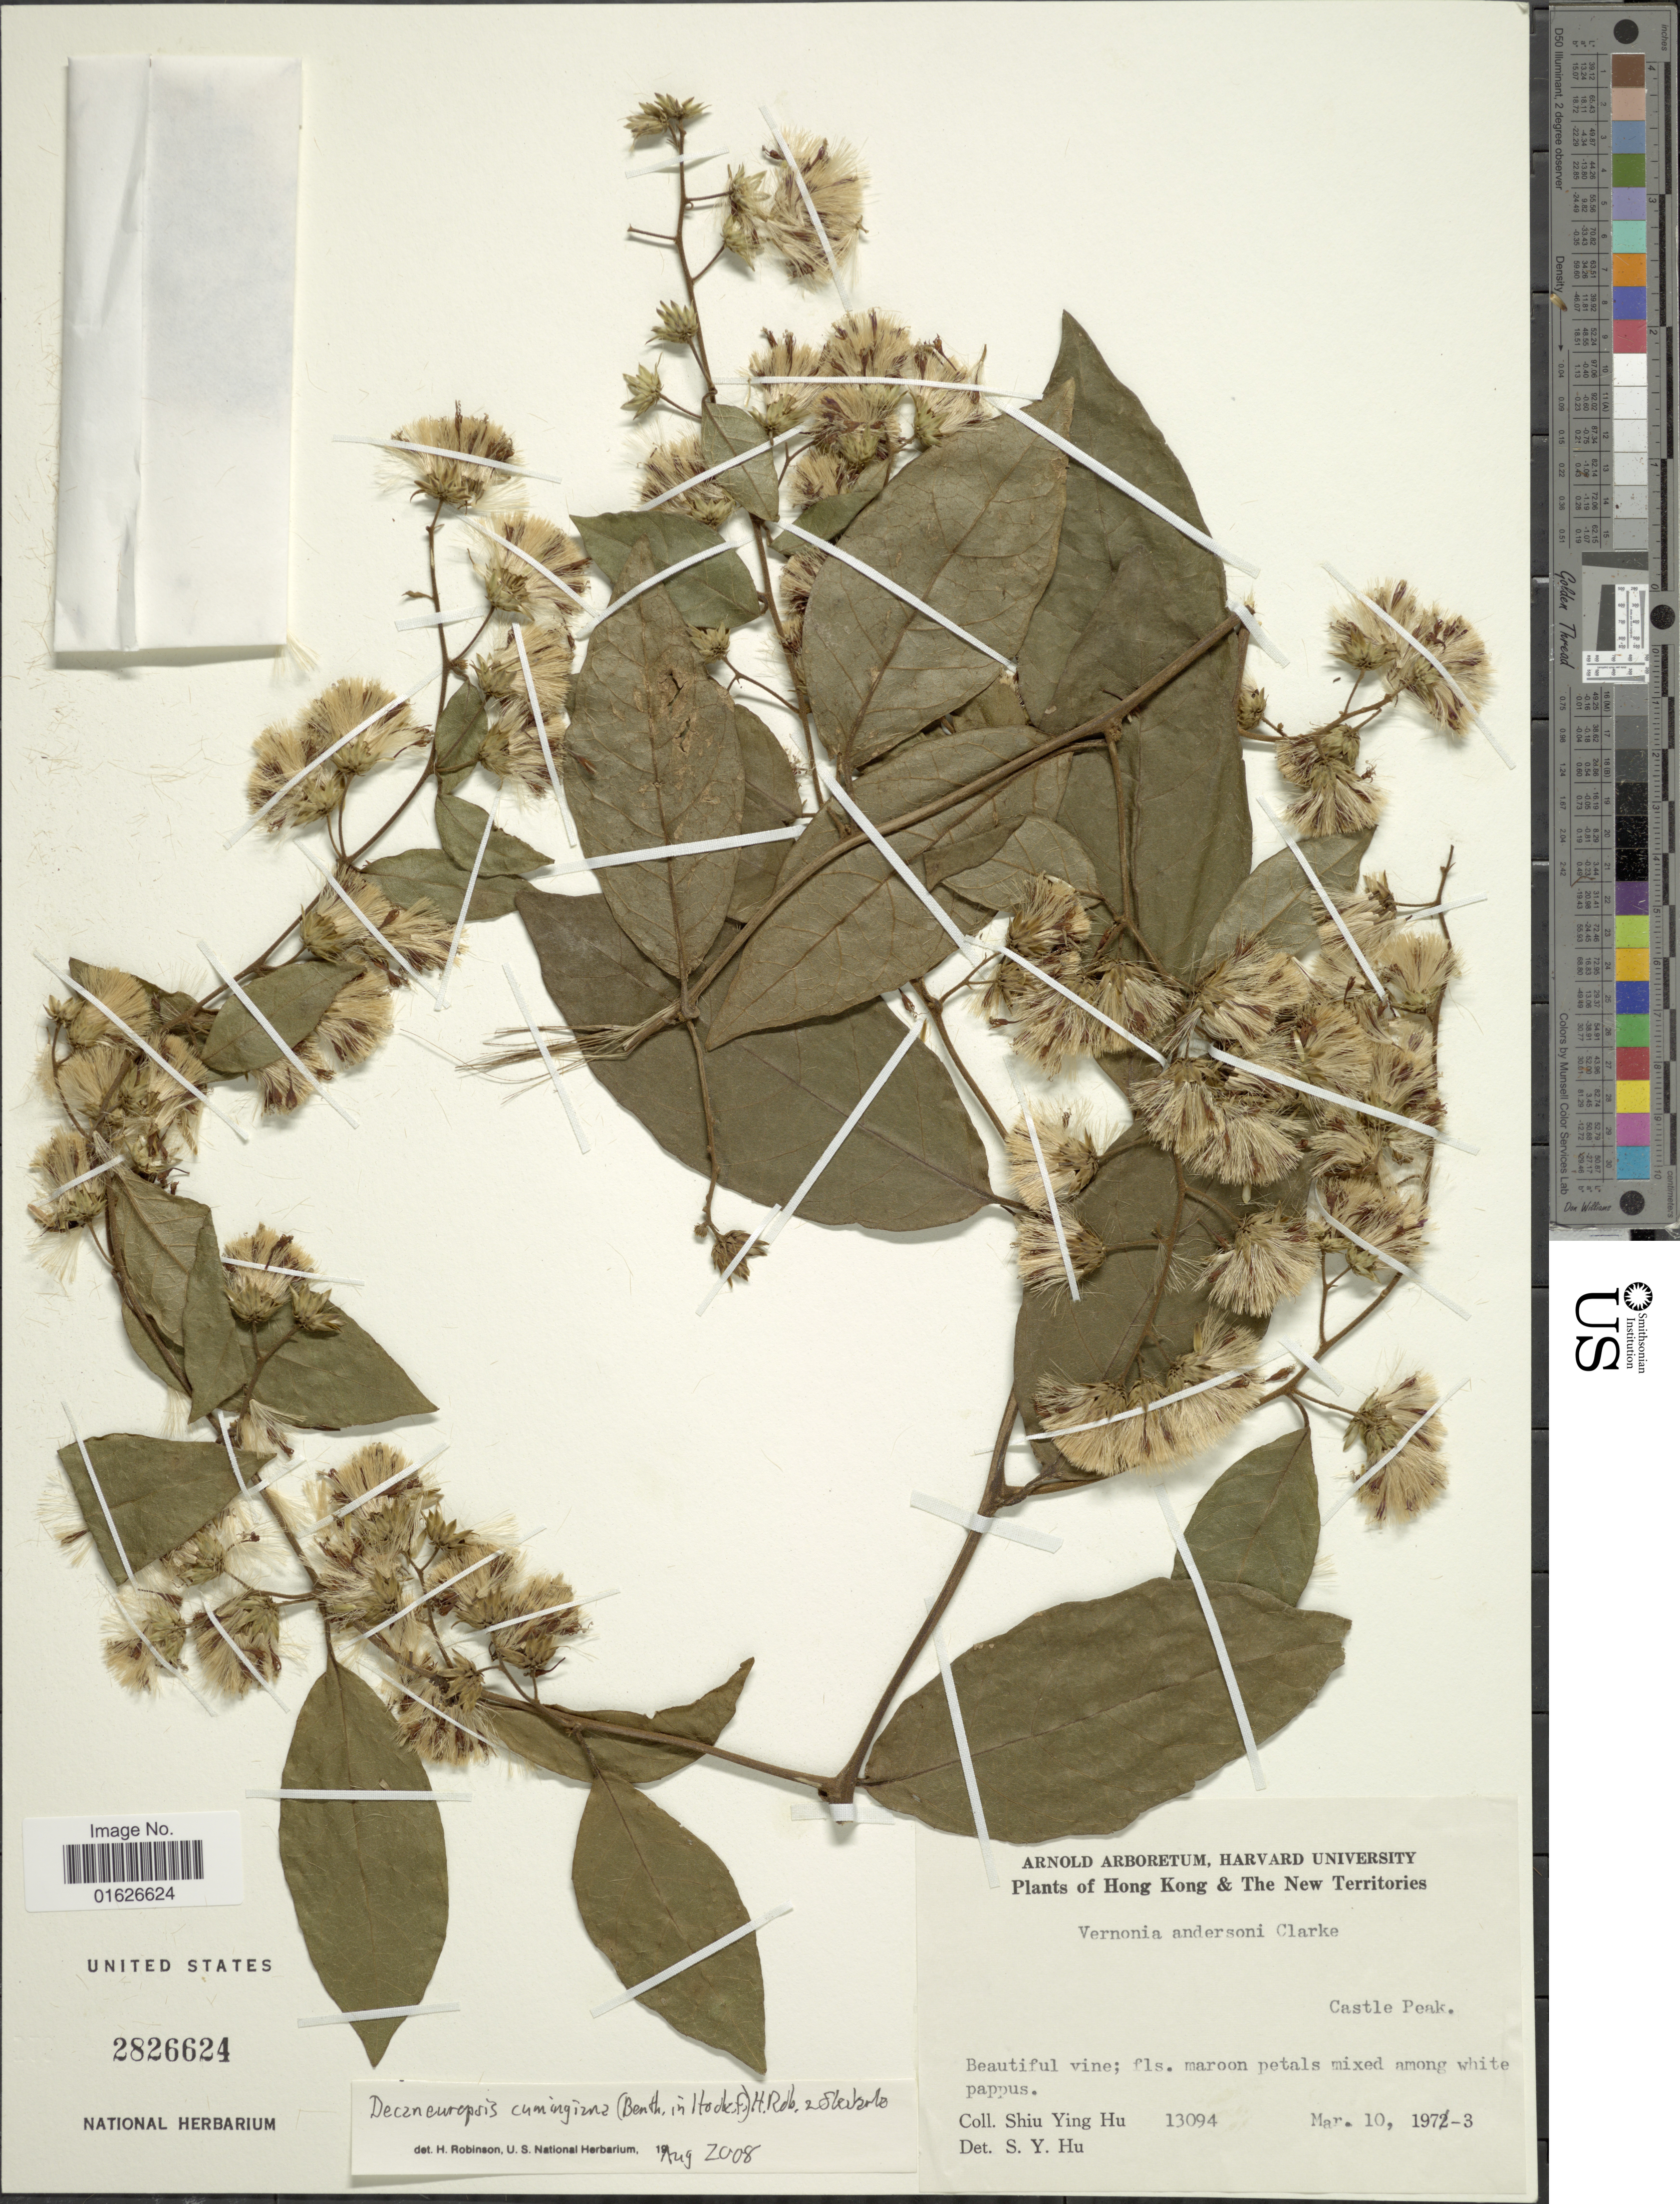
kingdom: Plantae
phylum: Tracheophyta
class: Magnoliopsida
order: Asterales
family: Asteraceae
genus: Decaneuropsis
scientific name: Decaneuropsis cumingiana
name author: (Benth.) H. Rob. & Skvarla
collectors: S. Y. Hu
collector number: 13094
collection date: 1973-03-10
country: China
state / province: Hong Kong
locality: Hong Kong & The New Territories, Castle Peak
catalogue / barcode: US 2826624